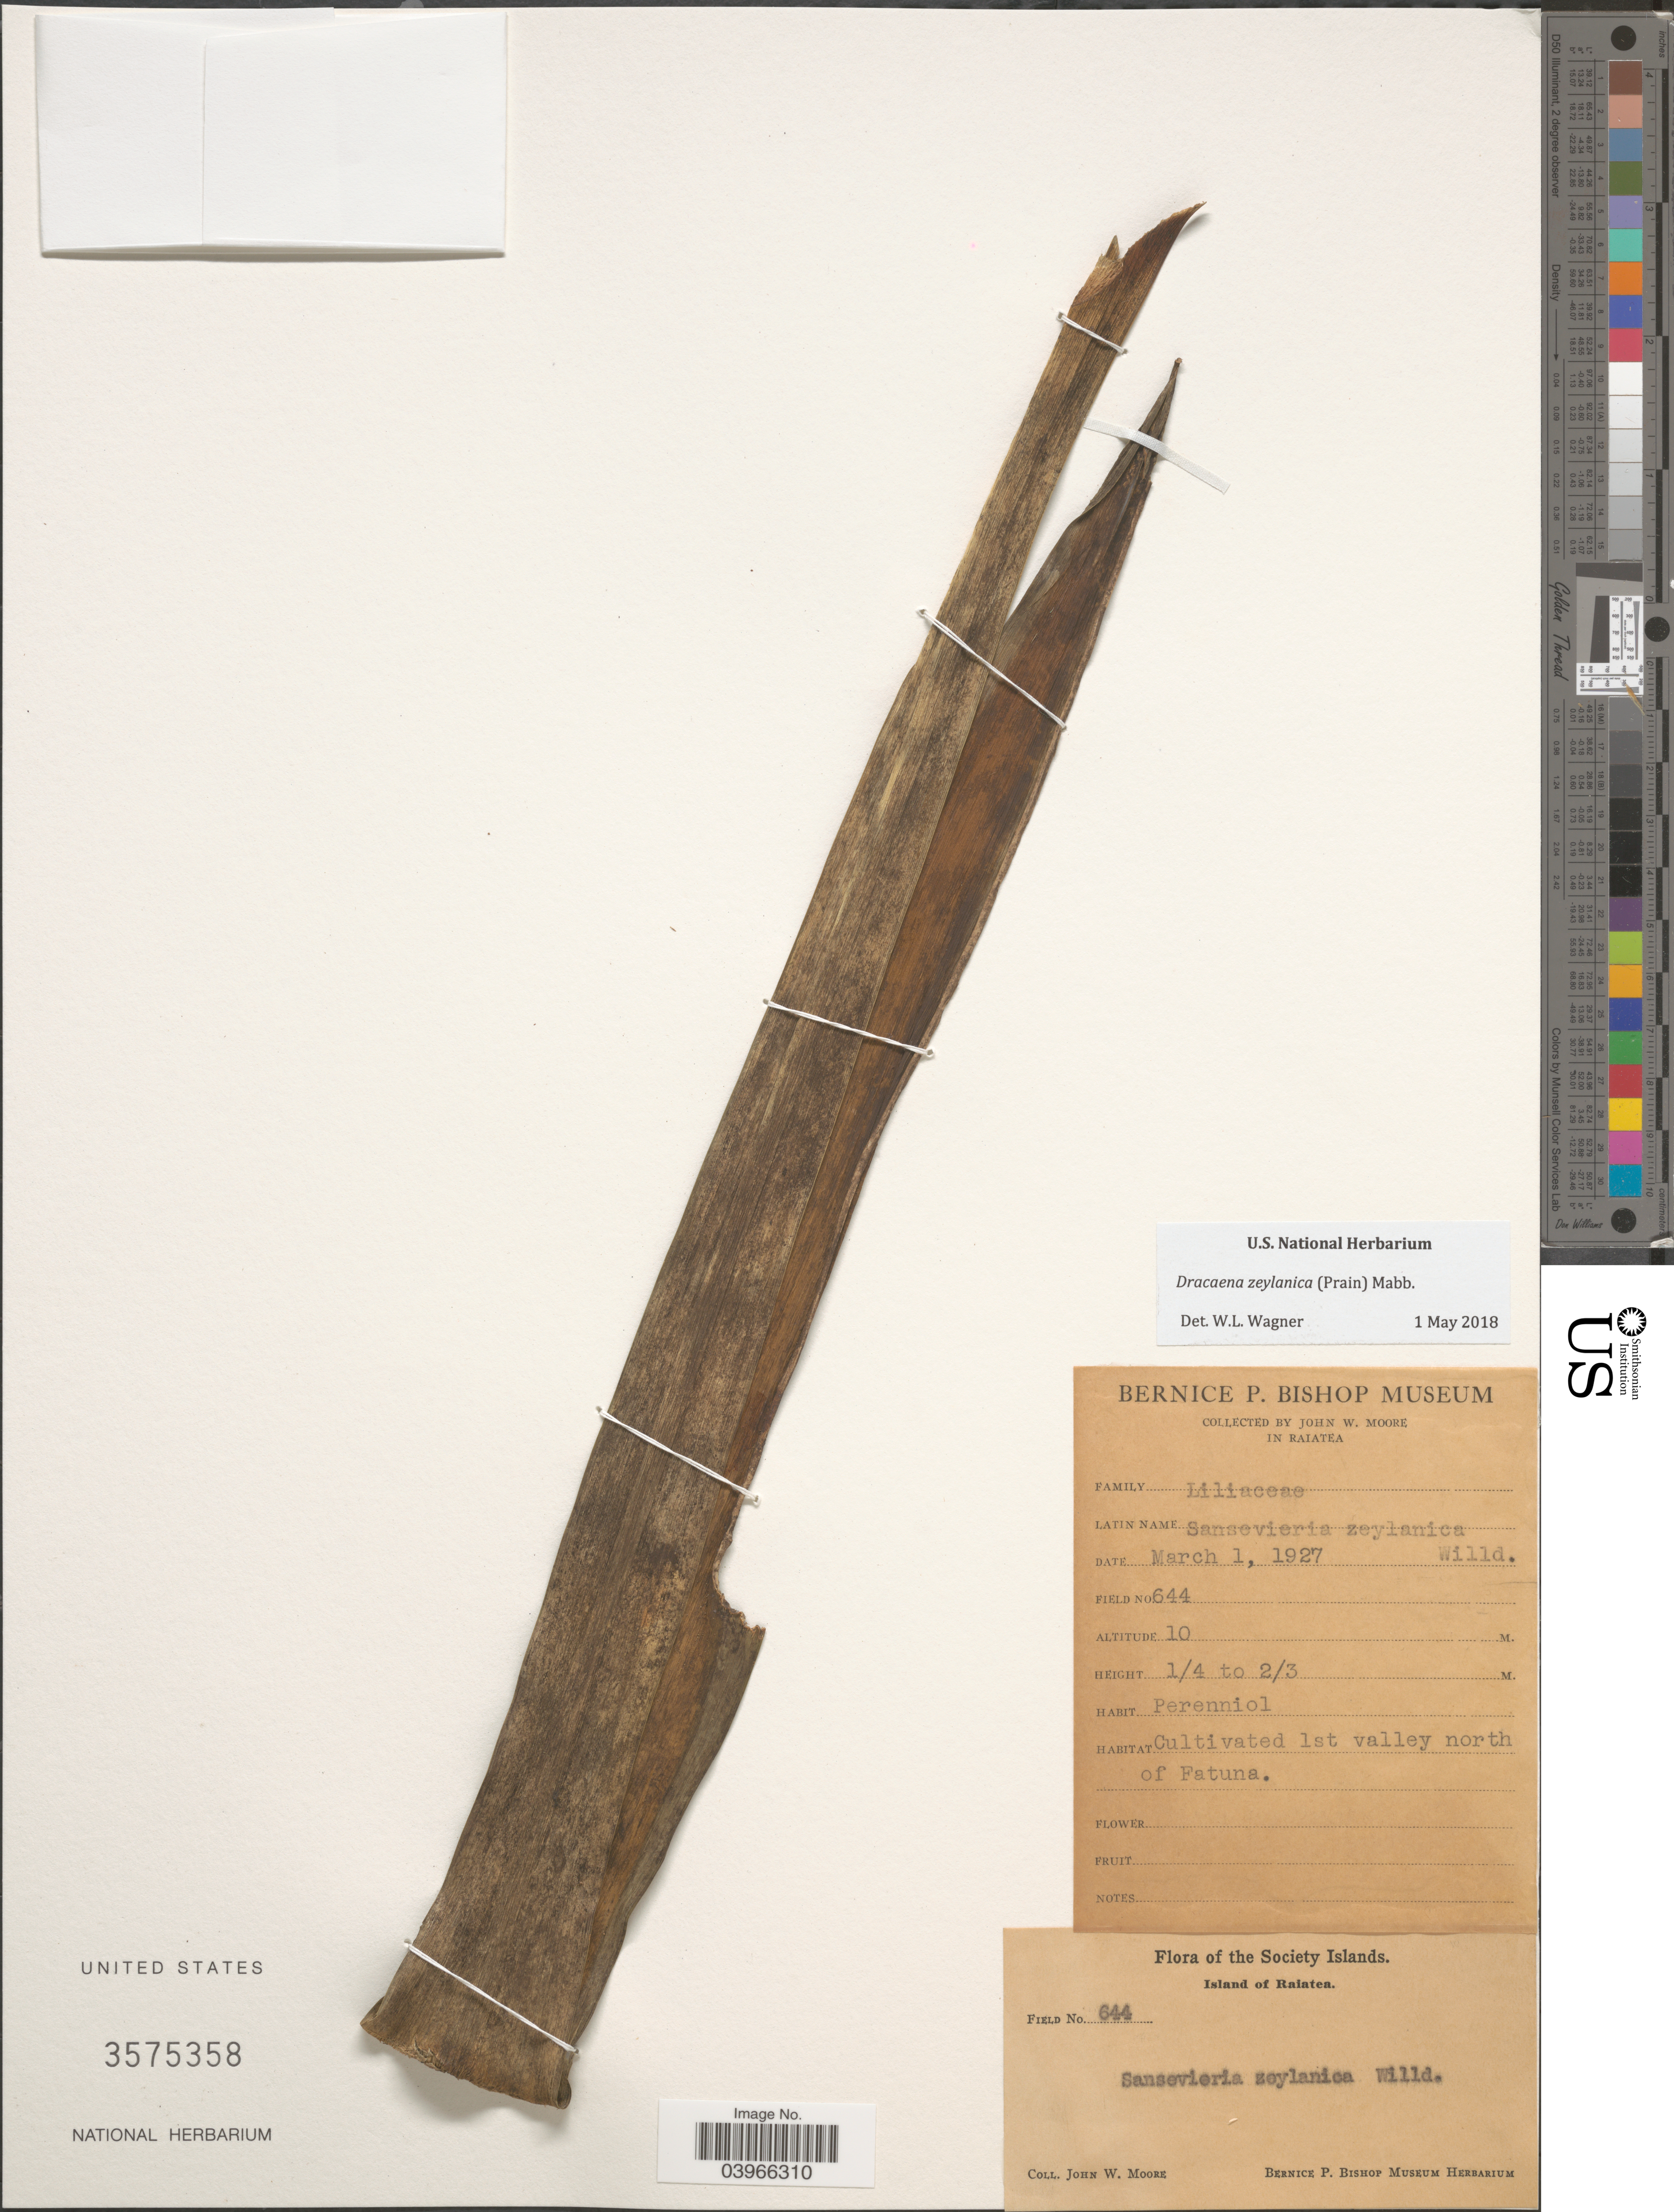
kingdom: Plantae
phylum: Tracheophyta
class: Liliopsida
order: Asparagales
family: Asparagaceae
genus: Dracaena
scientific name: Dracaena zeylanica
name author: (L.) Mabb.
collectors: J. Moore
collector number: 644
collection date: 1927-03-01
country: French Polynesia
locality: Society Islands. Island of Raiatea. Cultivated 1st valley north of Fatuna.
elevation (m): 10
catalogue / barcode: US 3575358